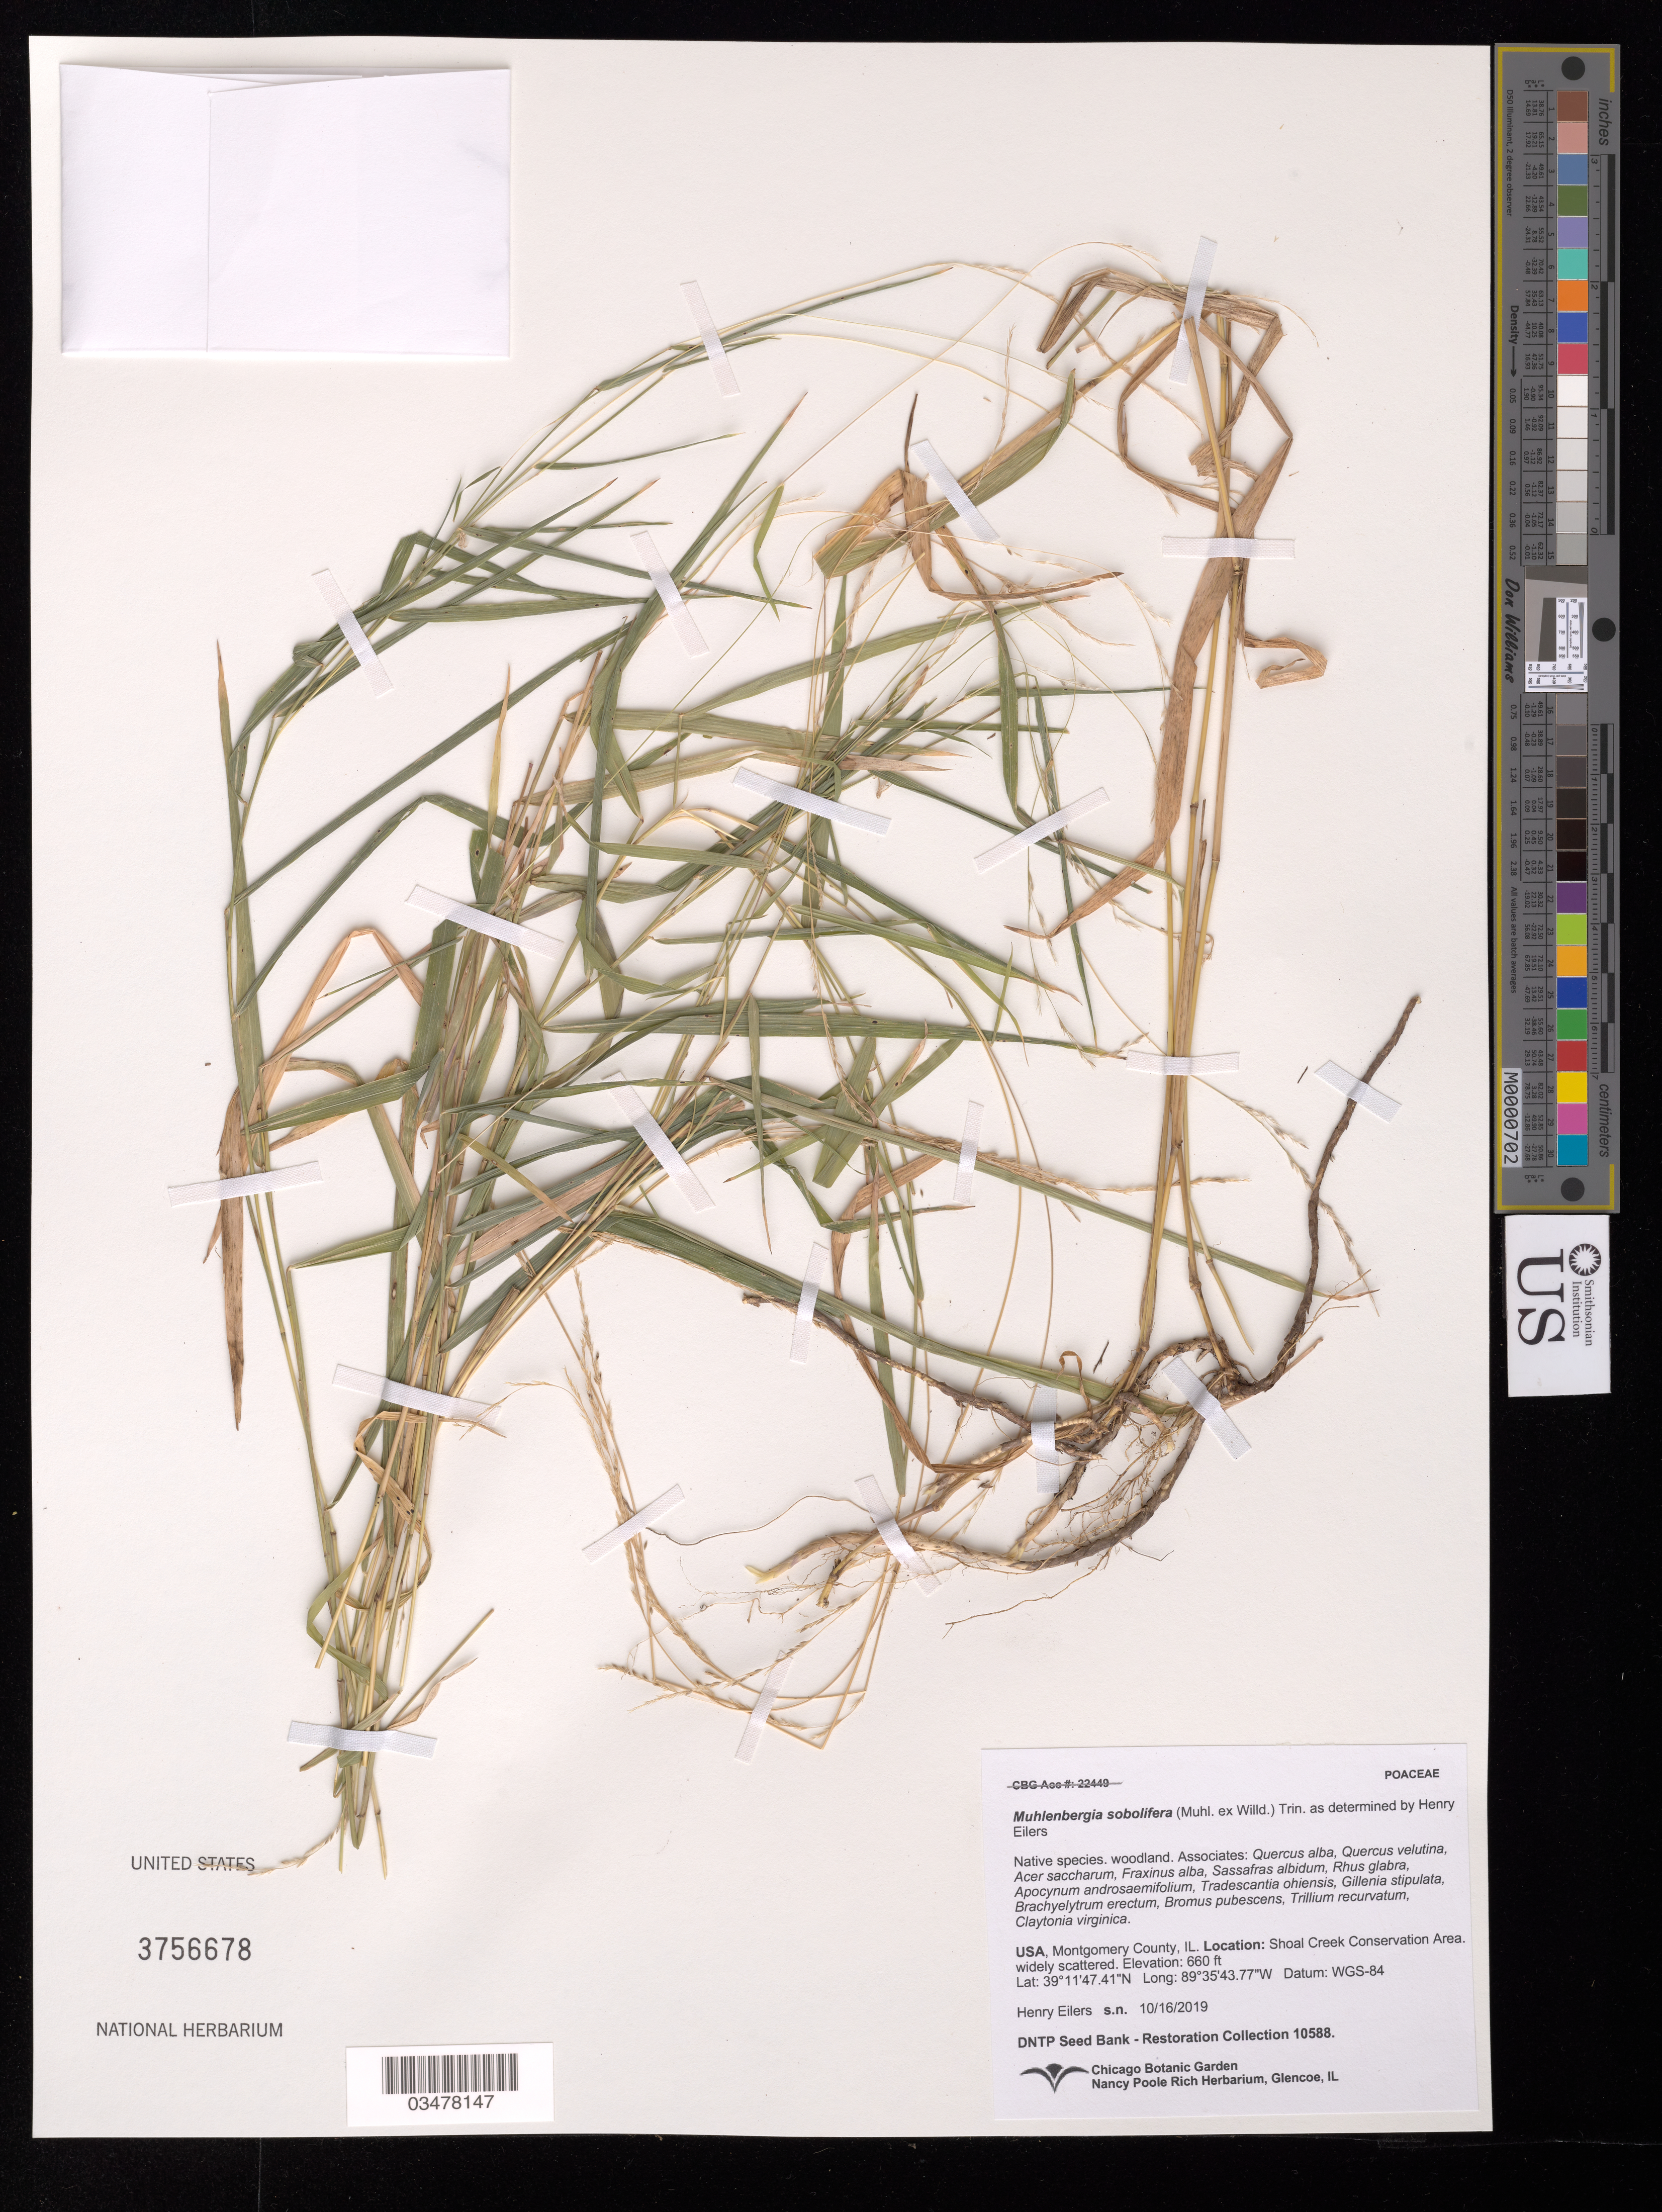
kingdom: Plantae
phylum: Tracheophyta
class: Liliopsida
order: Poales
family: Poaceae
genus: Muhlenbergia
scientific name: Muhlenbergia sobolifera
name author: (Muhl. ex Willd.) Trin.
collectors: H. Eilers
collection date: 2016-10-16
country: United States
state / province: Illinois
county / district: Montgomery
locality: Shoal Creek Conservation Area.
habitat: Woodland. With Quercus alba, Fraxinus alba, Rhus glabra, Bromus pubescens, etc.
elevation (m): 201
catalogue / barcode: US 3756678